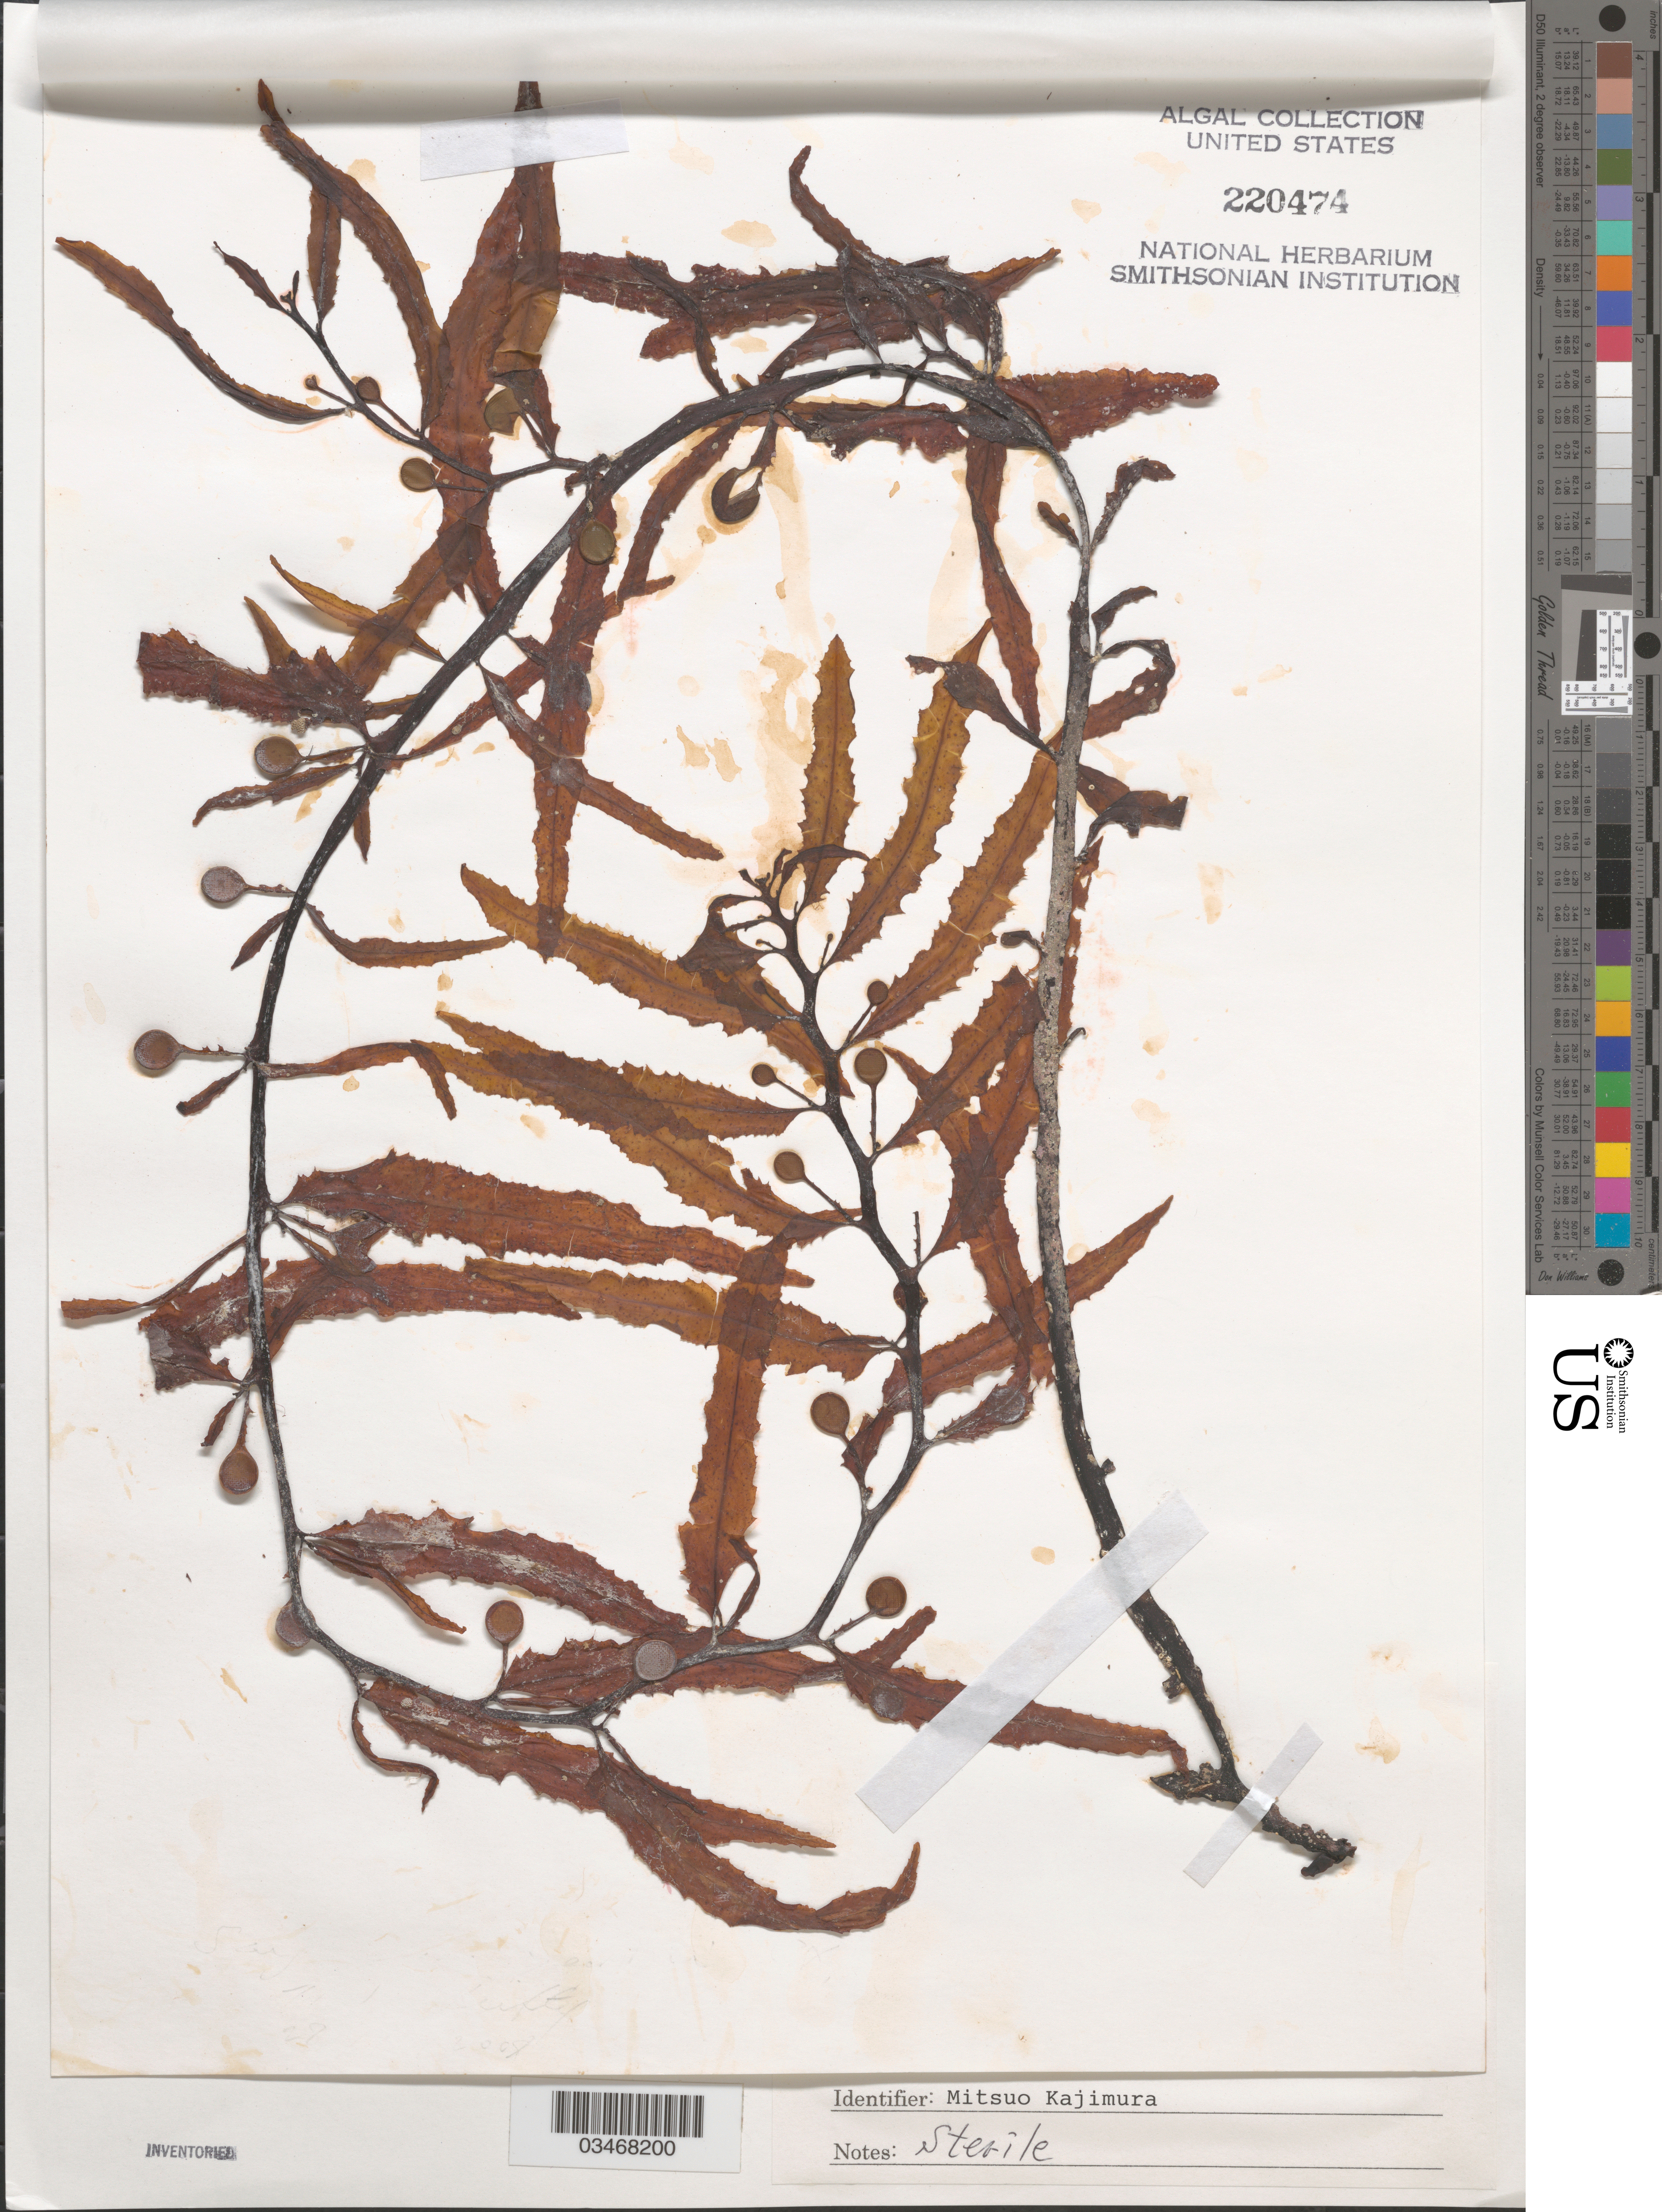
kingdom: Chromista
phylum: Ochrophyta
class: Phaeophyceae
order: Fucales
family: Sargassaceae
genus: Sargassum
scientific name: Sargassum yendoi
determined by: Kajimura, Mitsuo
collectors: M. Kajimura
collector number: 3550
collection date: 2008-09-28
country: Japan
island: Oki Islands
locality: Tsudo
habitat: Drifting.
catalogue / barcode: US 220474